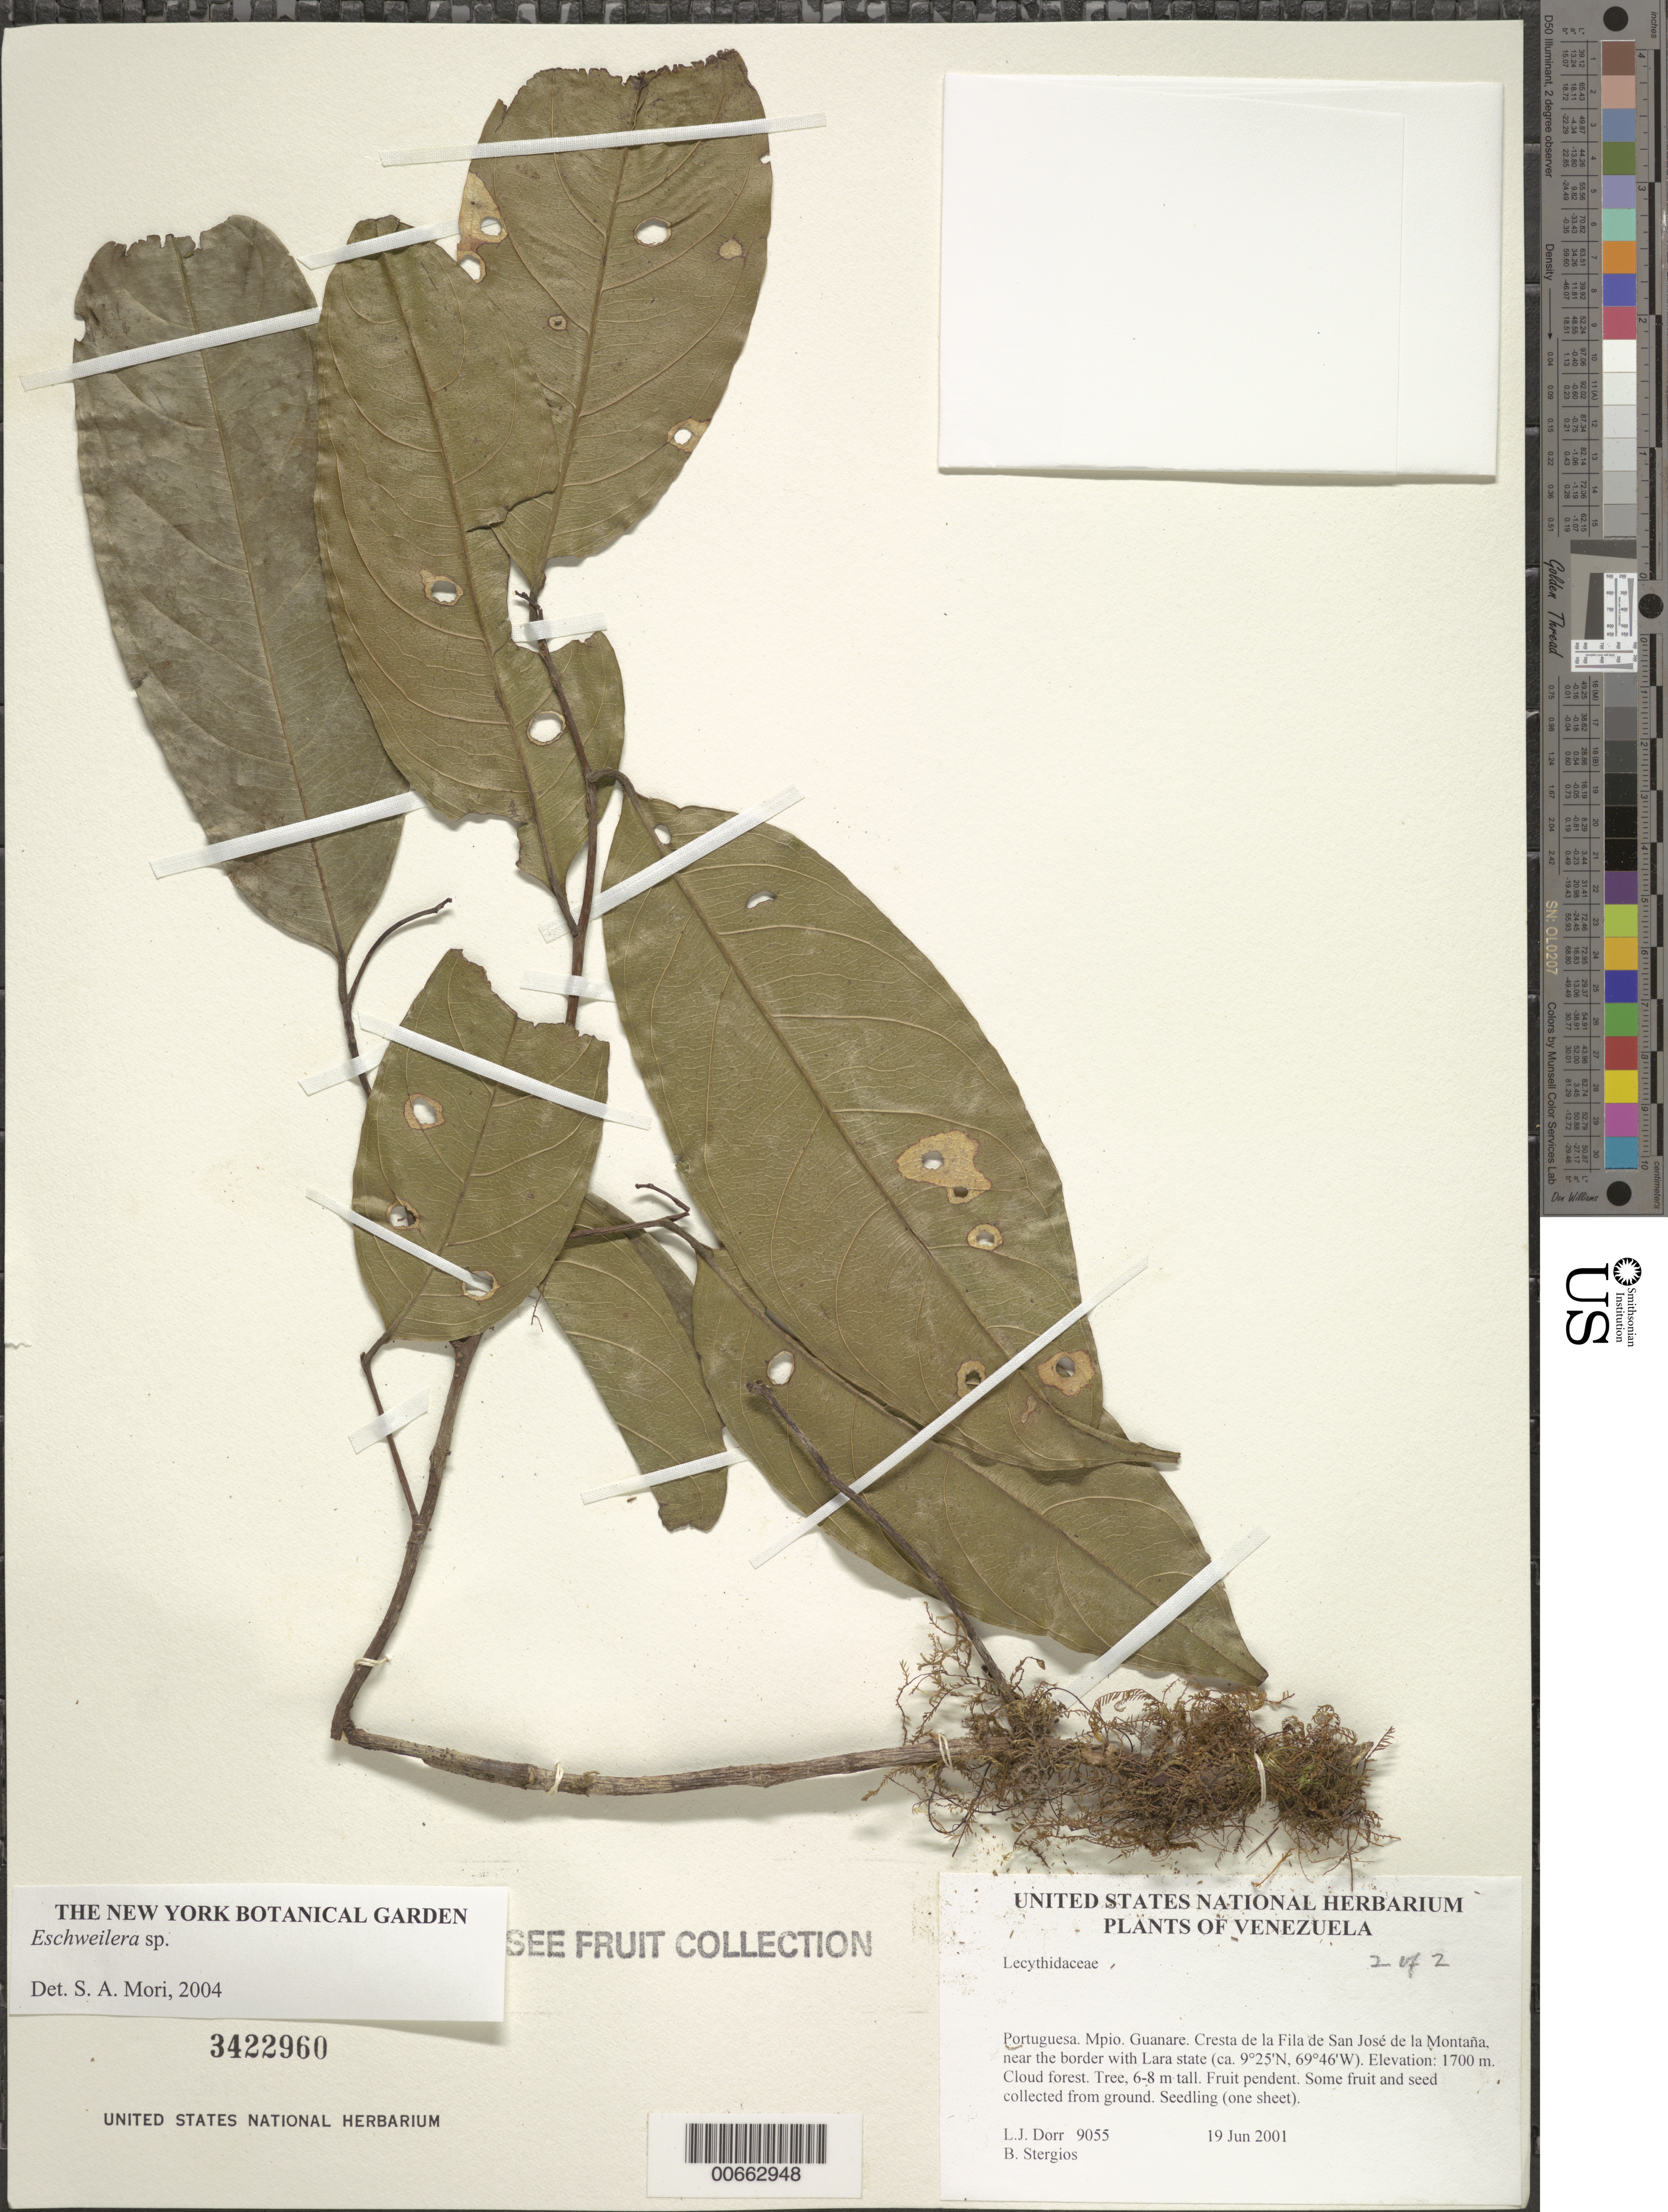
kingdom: Plantae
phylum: Tracheophyta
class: Magnoliopsida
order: Ericales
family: Lecythidaceae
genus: Eschweilera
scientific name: Eschweilera sp.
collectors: L. J. Dorr & B. G. Stergios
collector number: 9055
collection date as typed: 19 Jun 2001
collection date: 2001-06-19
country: Venezuela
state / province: Portuguesa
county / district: Guanare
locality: Cresta de la Fila de San José de la Montaña, near the border with Lara state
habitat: Cloud forest.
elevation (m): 1700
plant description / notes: PORT, US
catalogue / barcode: US 3422960